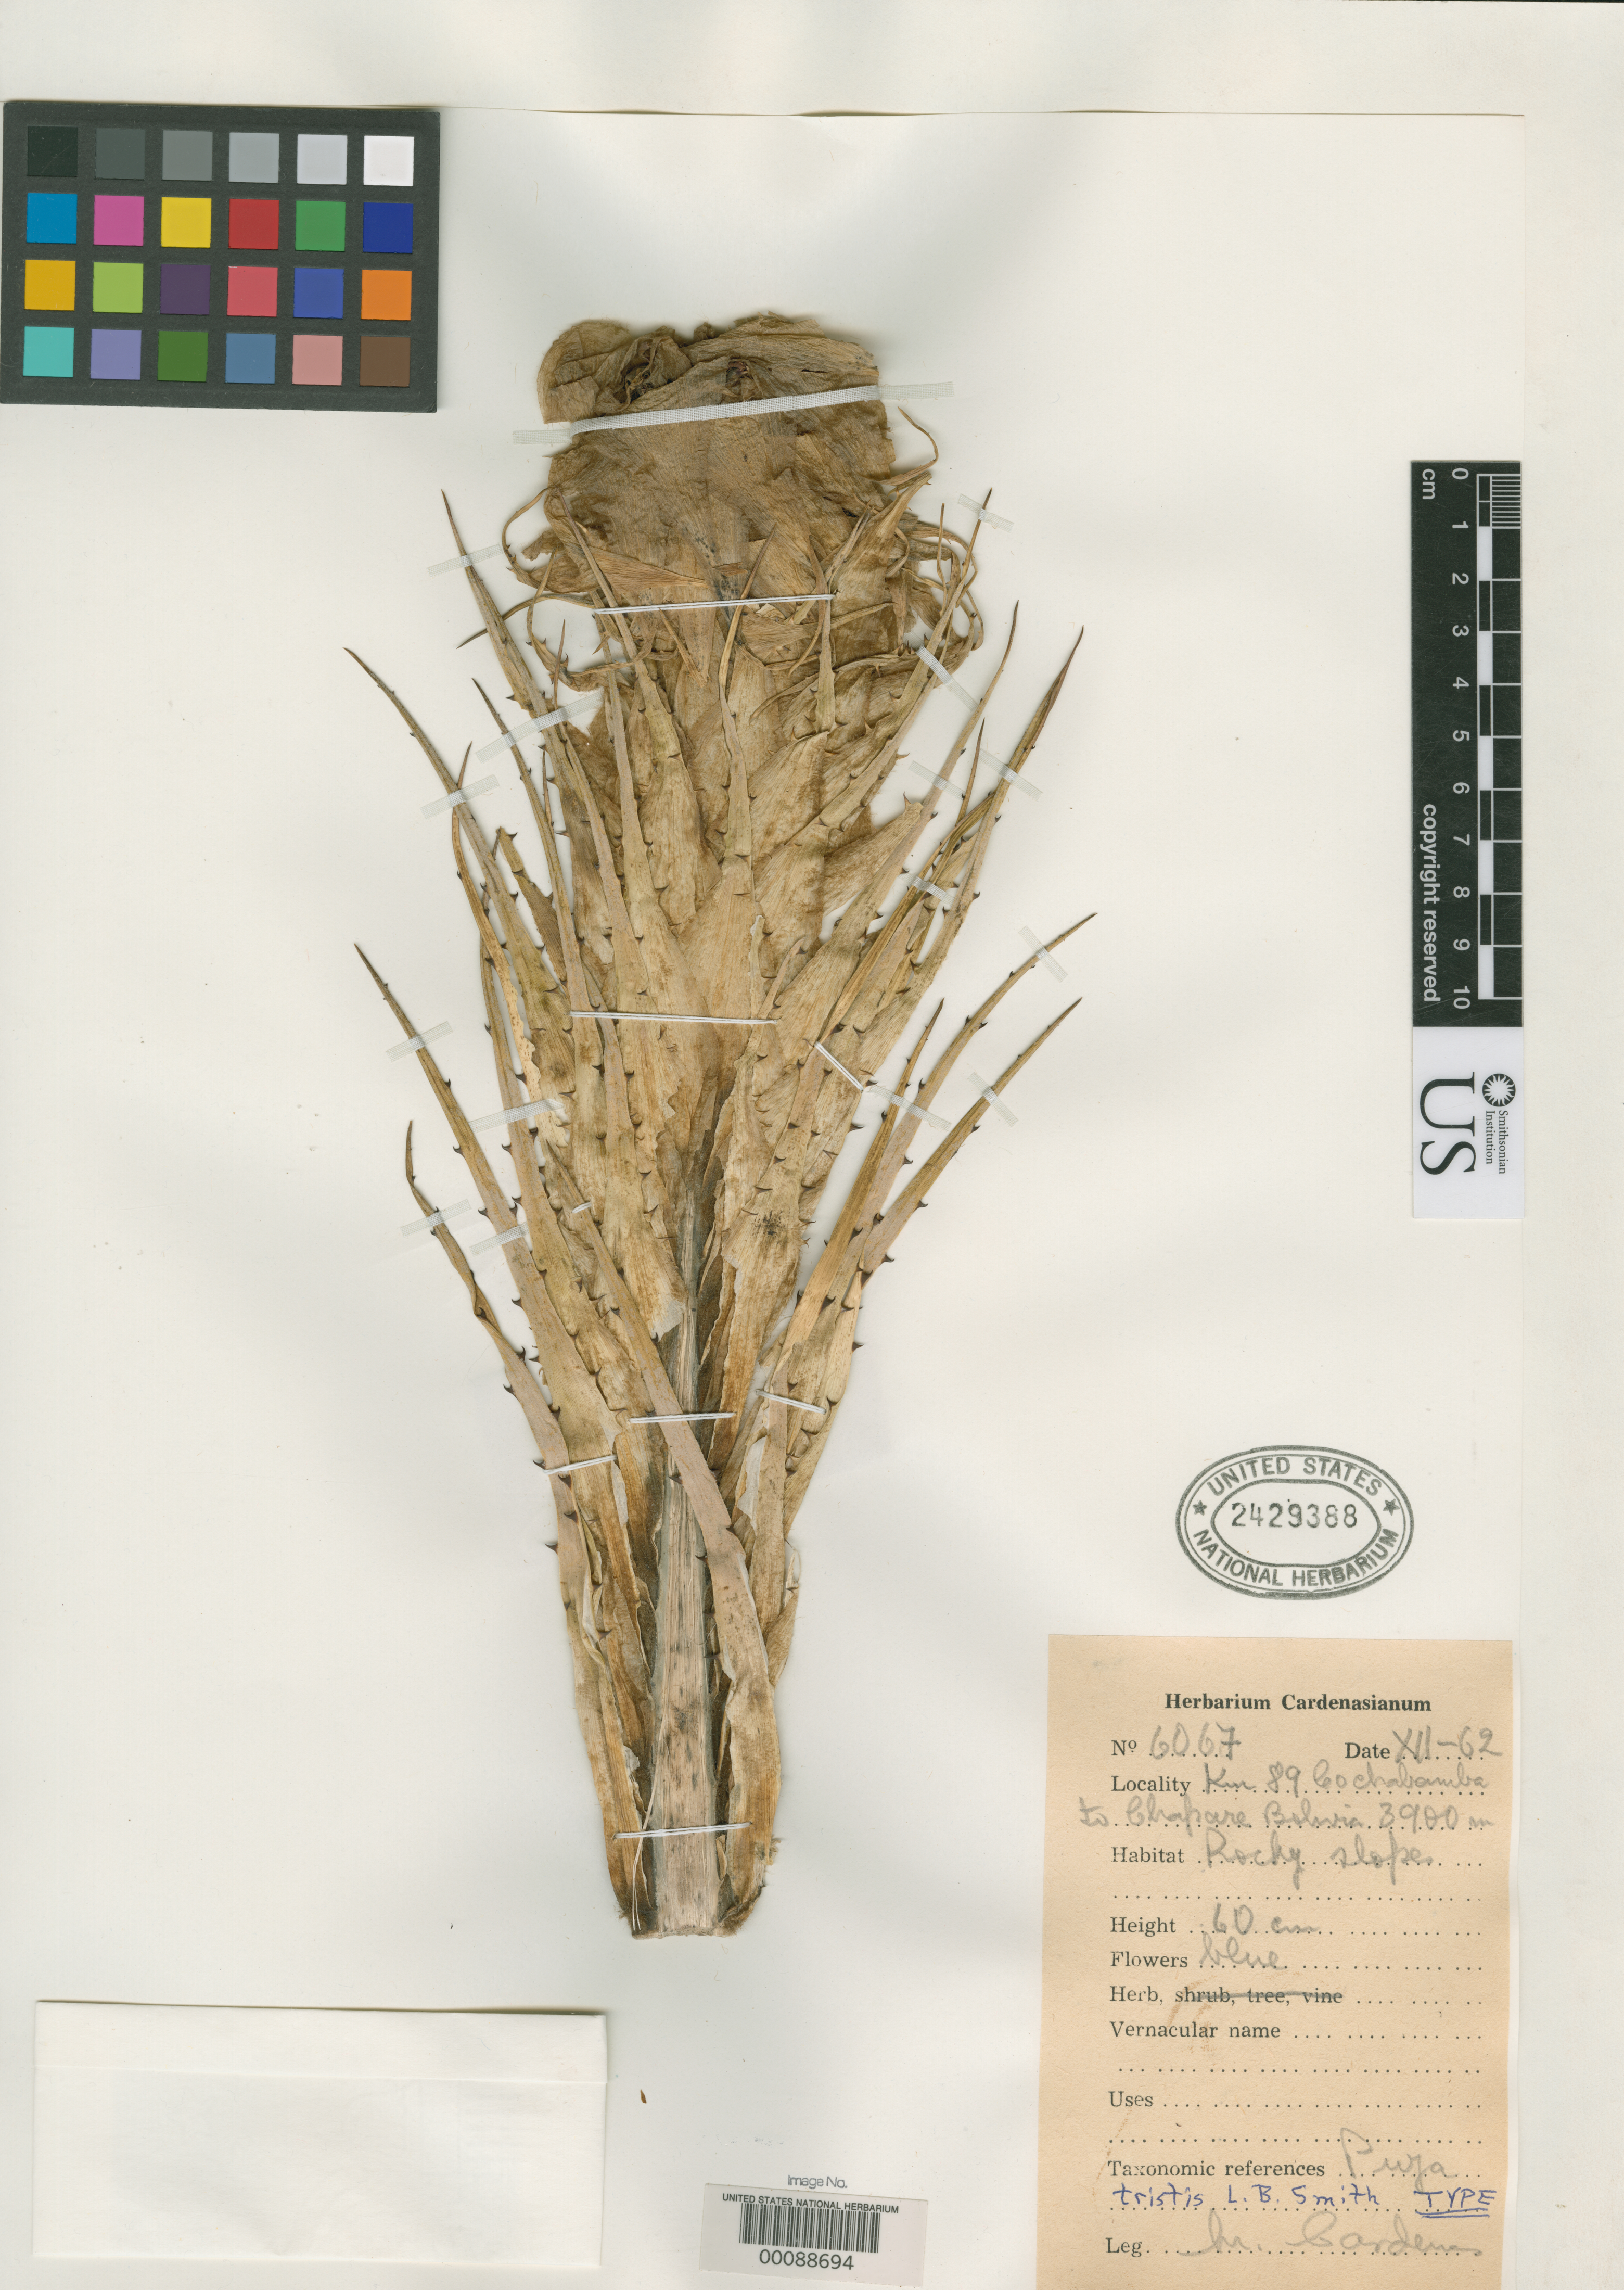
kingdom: Plantae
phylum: Tracheophyta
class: Liliopsida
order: Poales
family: Bromeliaceae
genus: Puya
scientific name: Puya tristis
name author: L.B. Sm.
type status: Holotype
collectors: M. Cárdenas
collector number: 6067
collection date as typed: Dec 1962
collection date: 1962-12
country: Bolivia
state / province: Cochabamba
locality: Cochabamba to Chapare.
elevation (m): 3900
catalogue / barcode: US 2429388